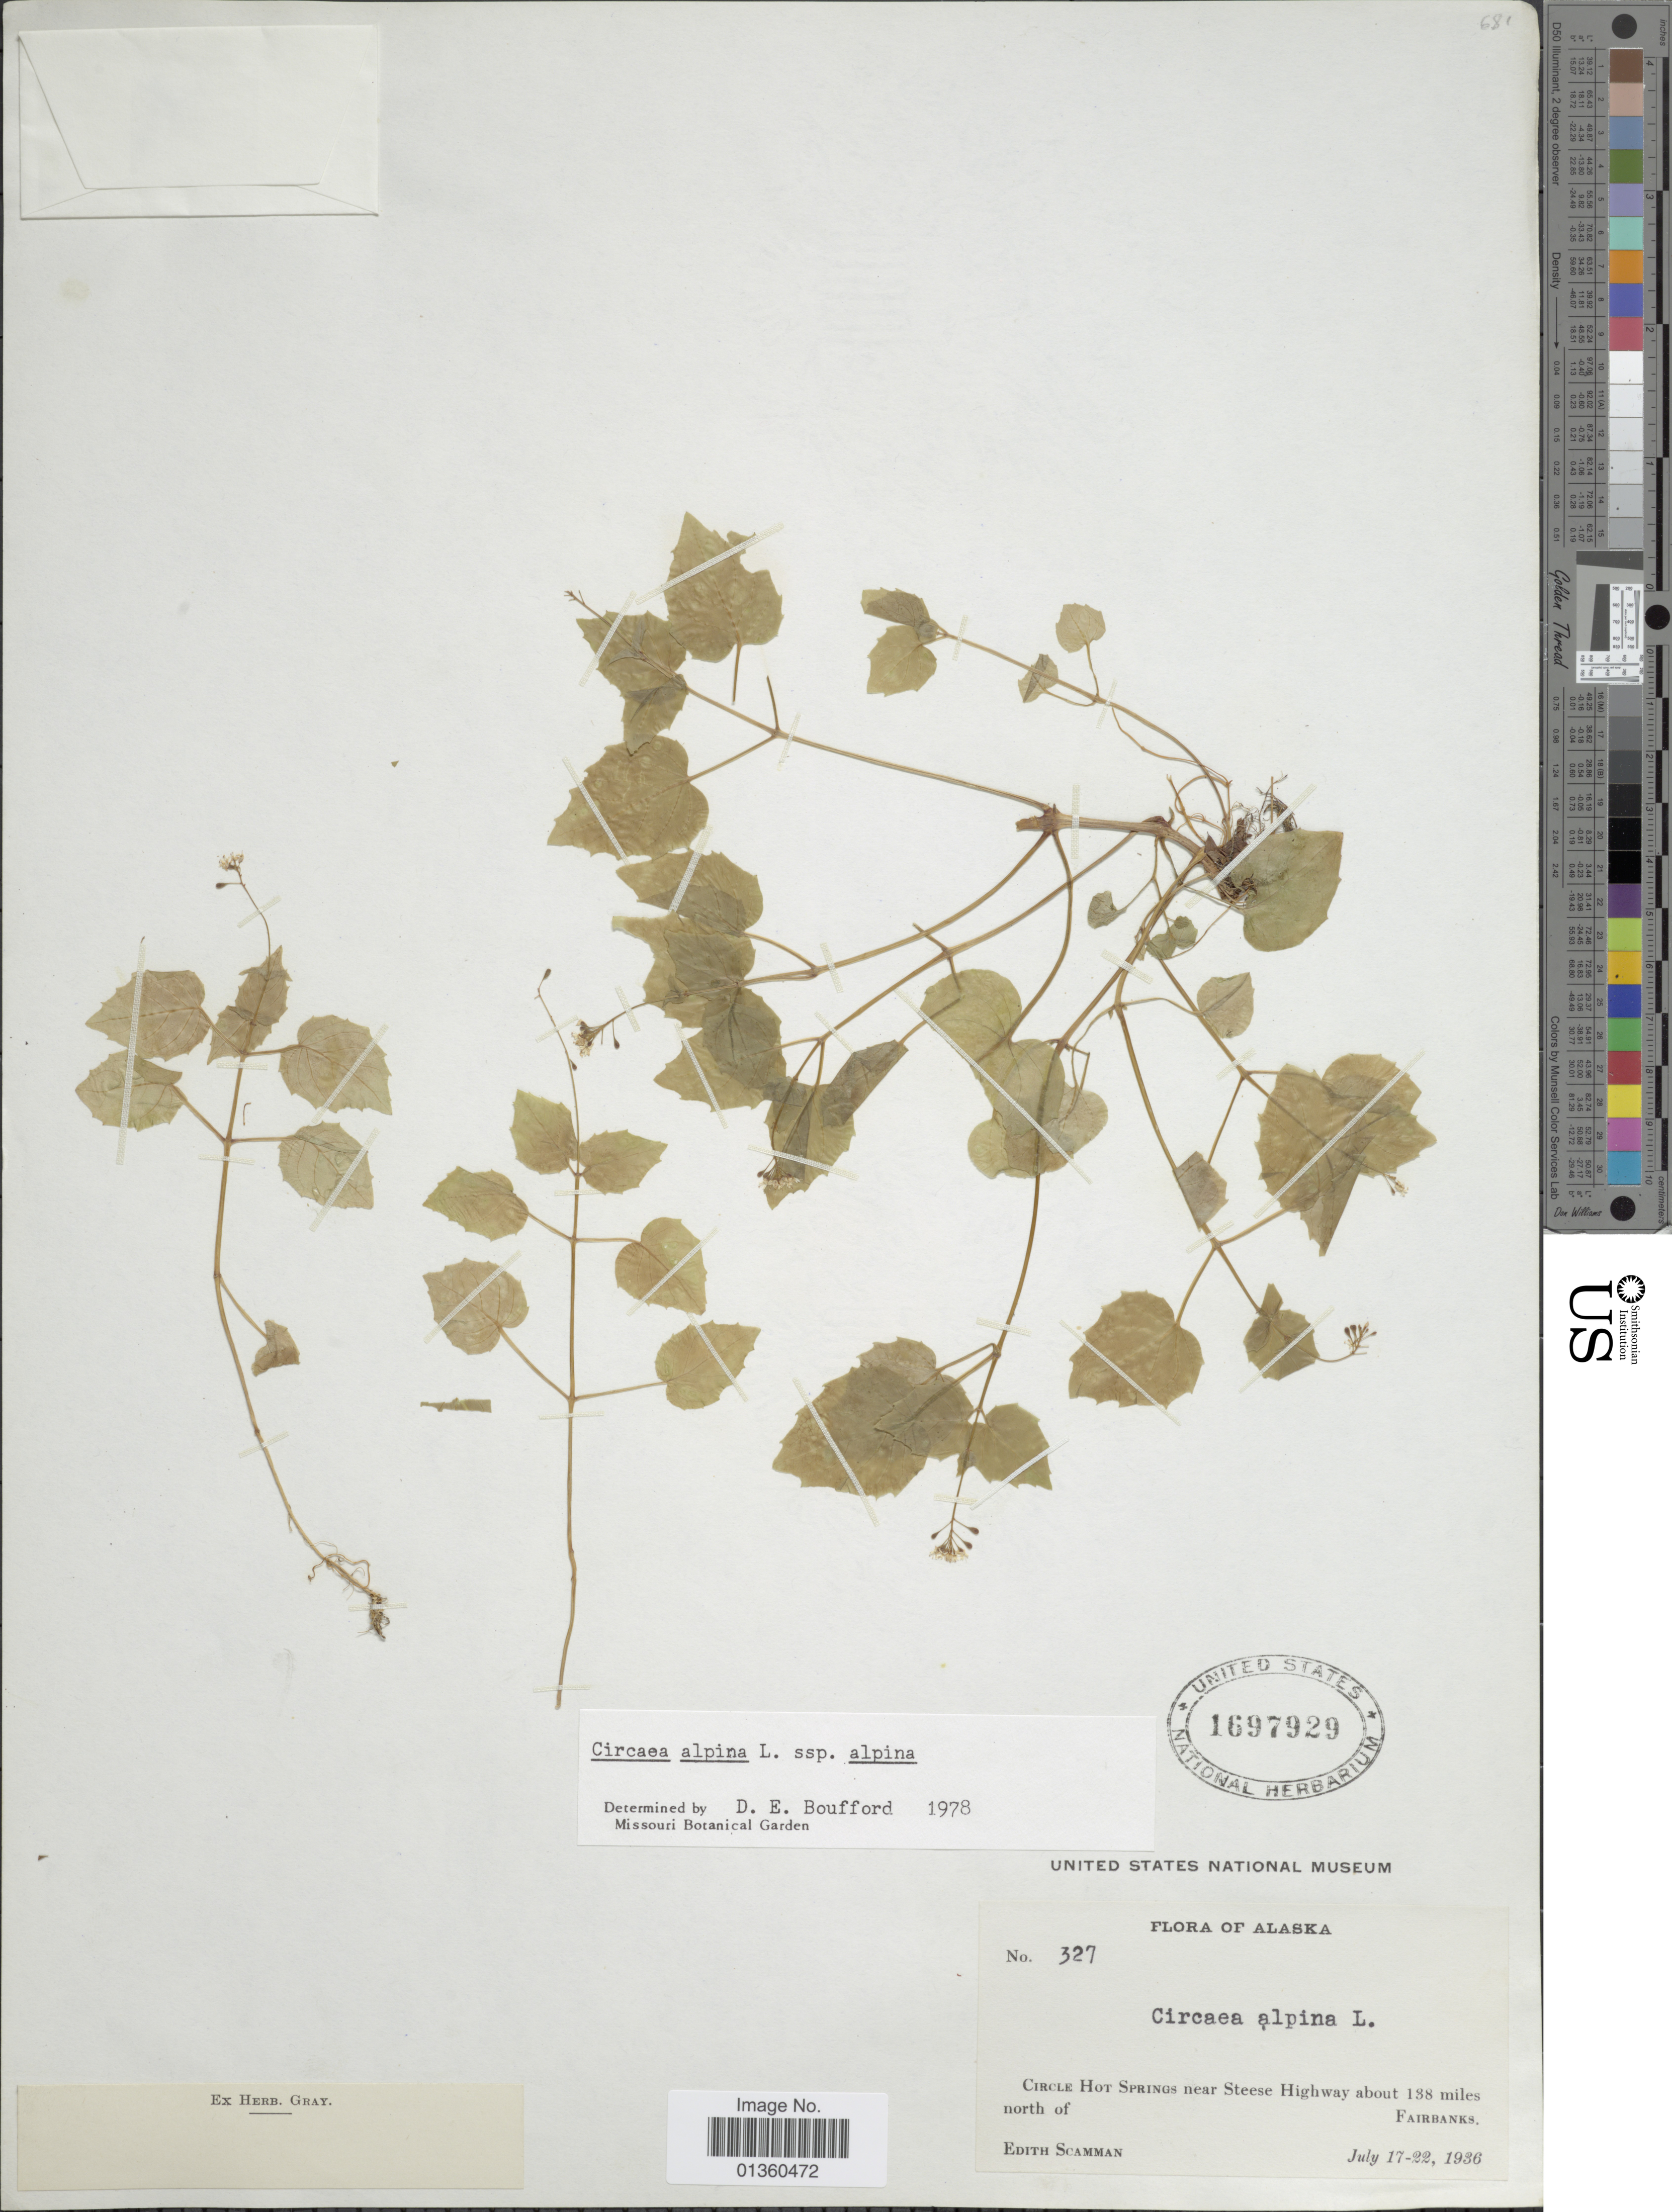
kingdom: Plantae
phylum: Tracheophyta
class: Magnoliopsida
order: Myrtales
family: Onagraceae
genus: Circaea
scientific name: Circaea alpina subsp. alpina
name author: L.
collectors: E. Scamman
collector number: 327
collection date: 1936-07-17/1936-07-22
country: United States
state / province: Alaska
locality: Circle Hot Springs near Steese Highway about 138 miles north of Fairbanks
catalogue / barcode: US 1697929